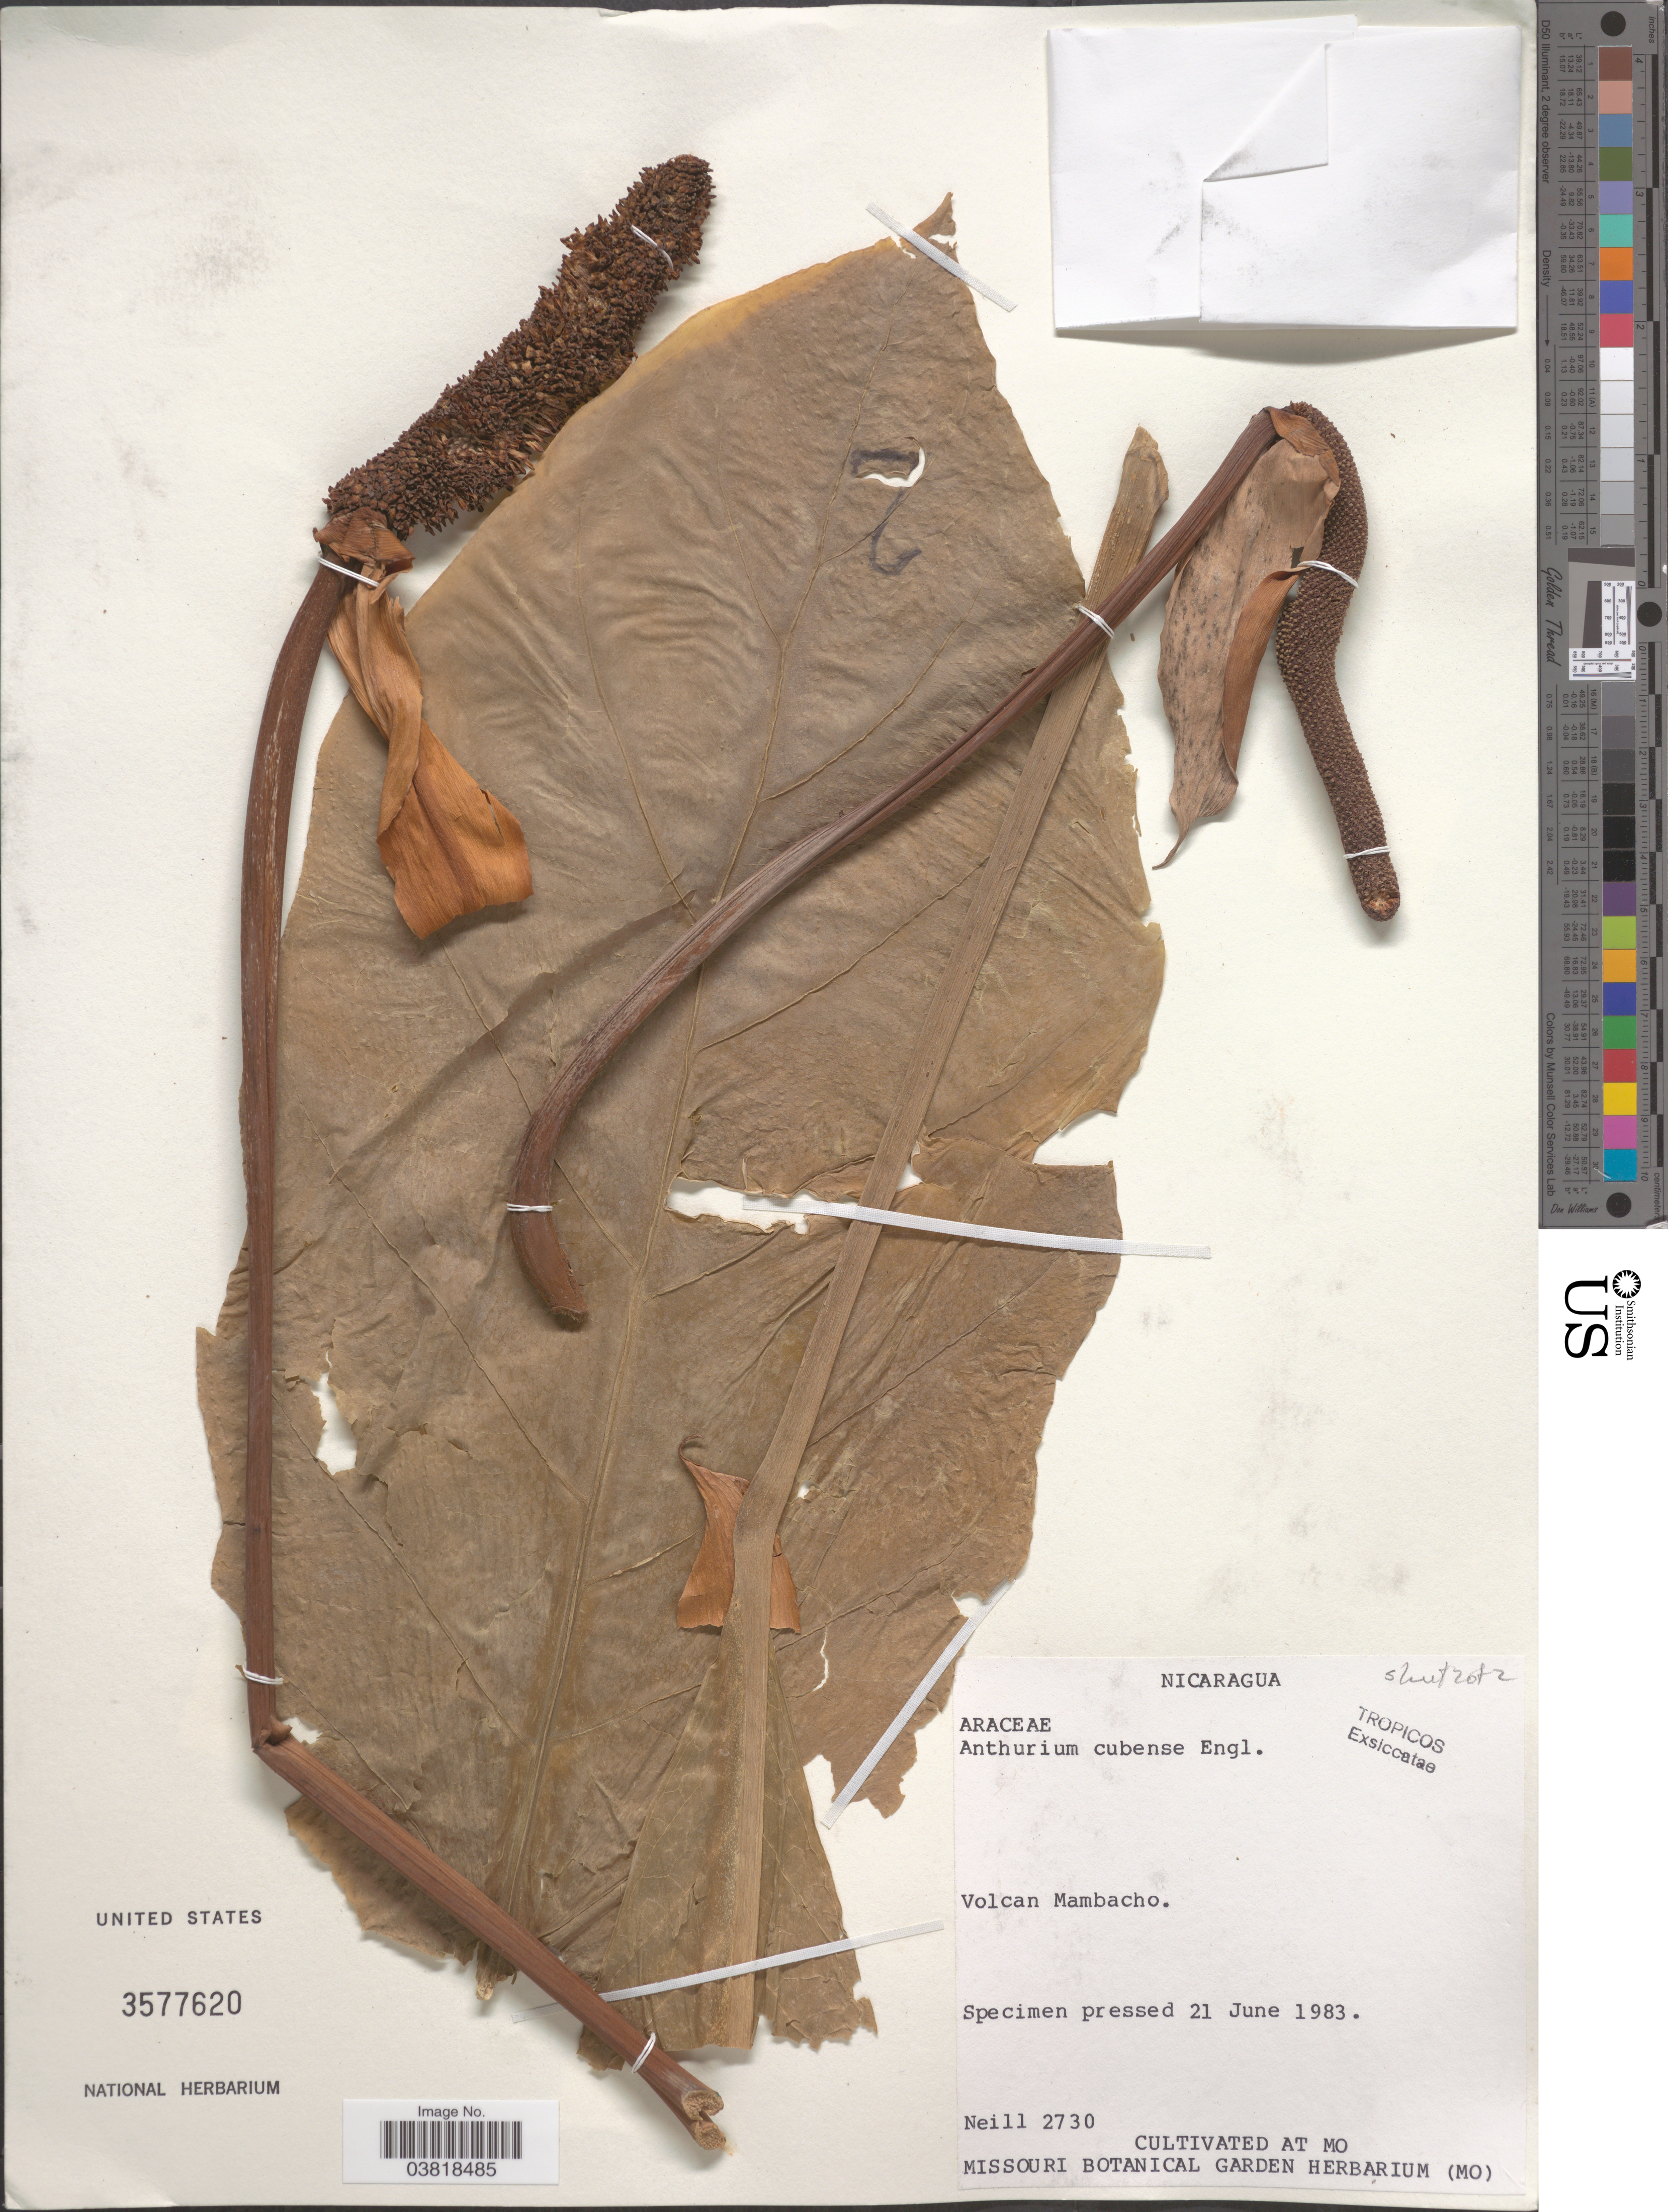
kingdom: Plantae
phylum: Tracheophyta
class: Liliopsida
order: Alismatales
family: Araceae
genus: Anthurium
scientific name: Anthurium cubense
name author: Engl.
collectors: Neill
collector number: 2730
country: Nicaragua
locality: Volcan Mambacho.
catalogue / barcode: US 3577620